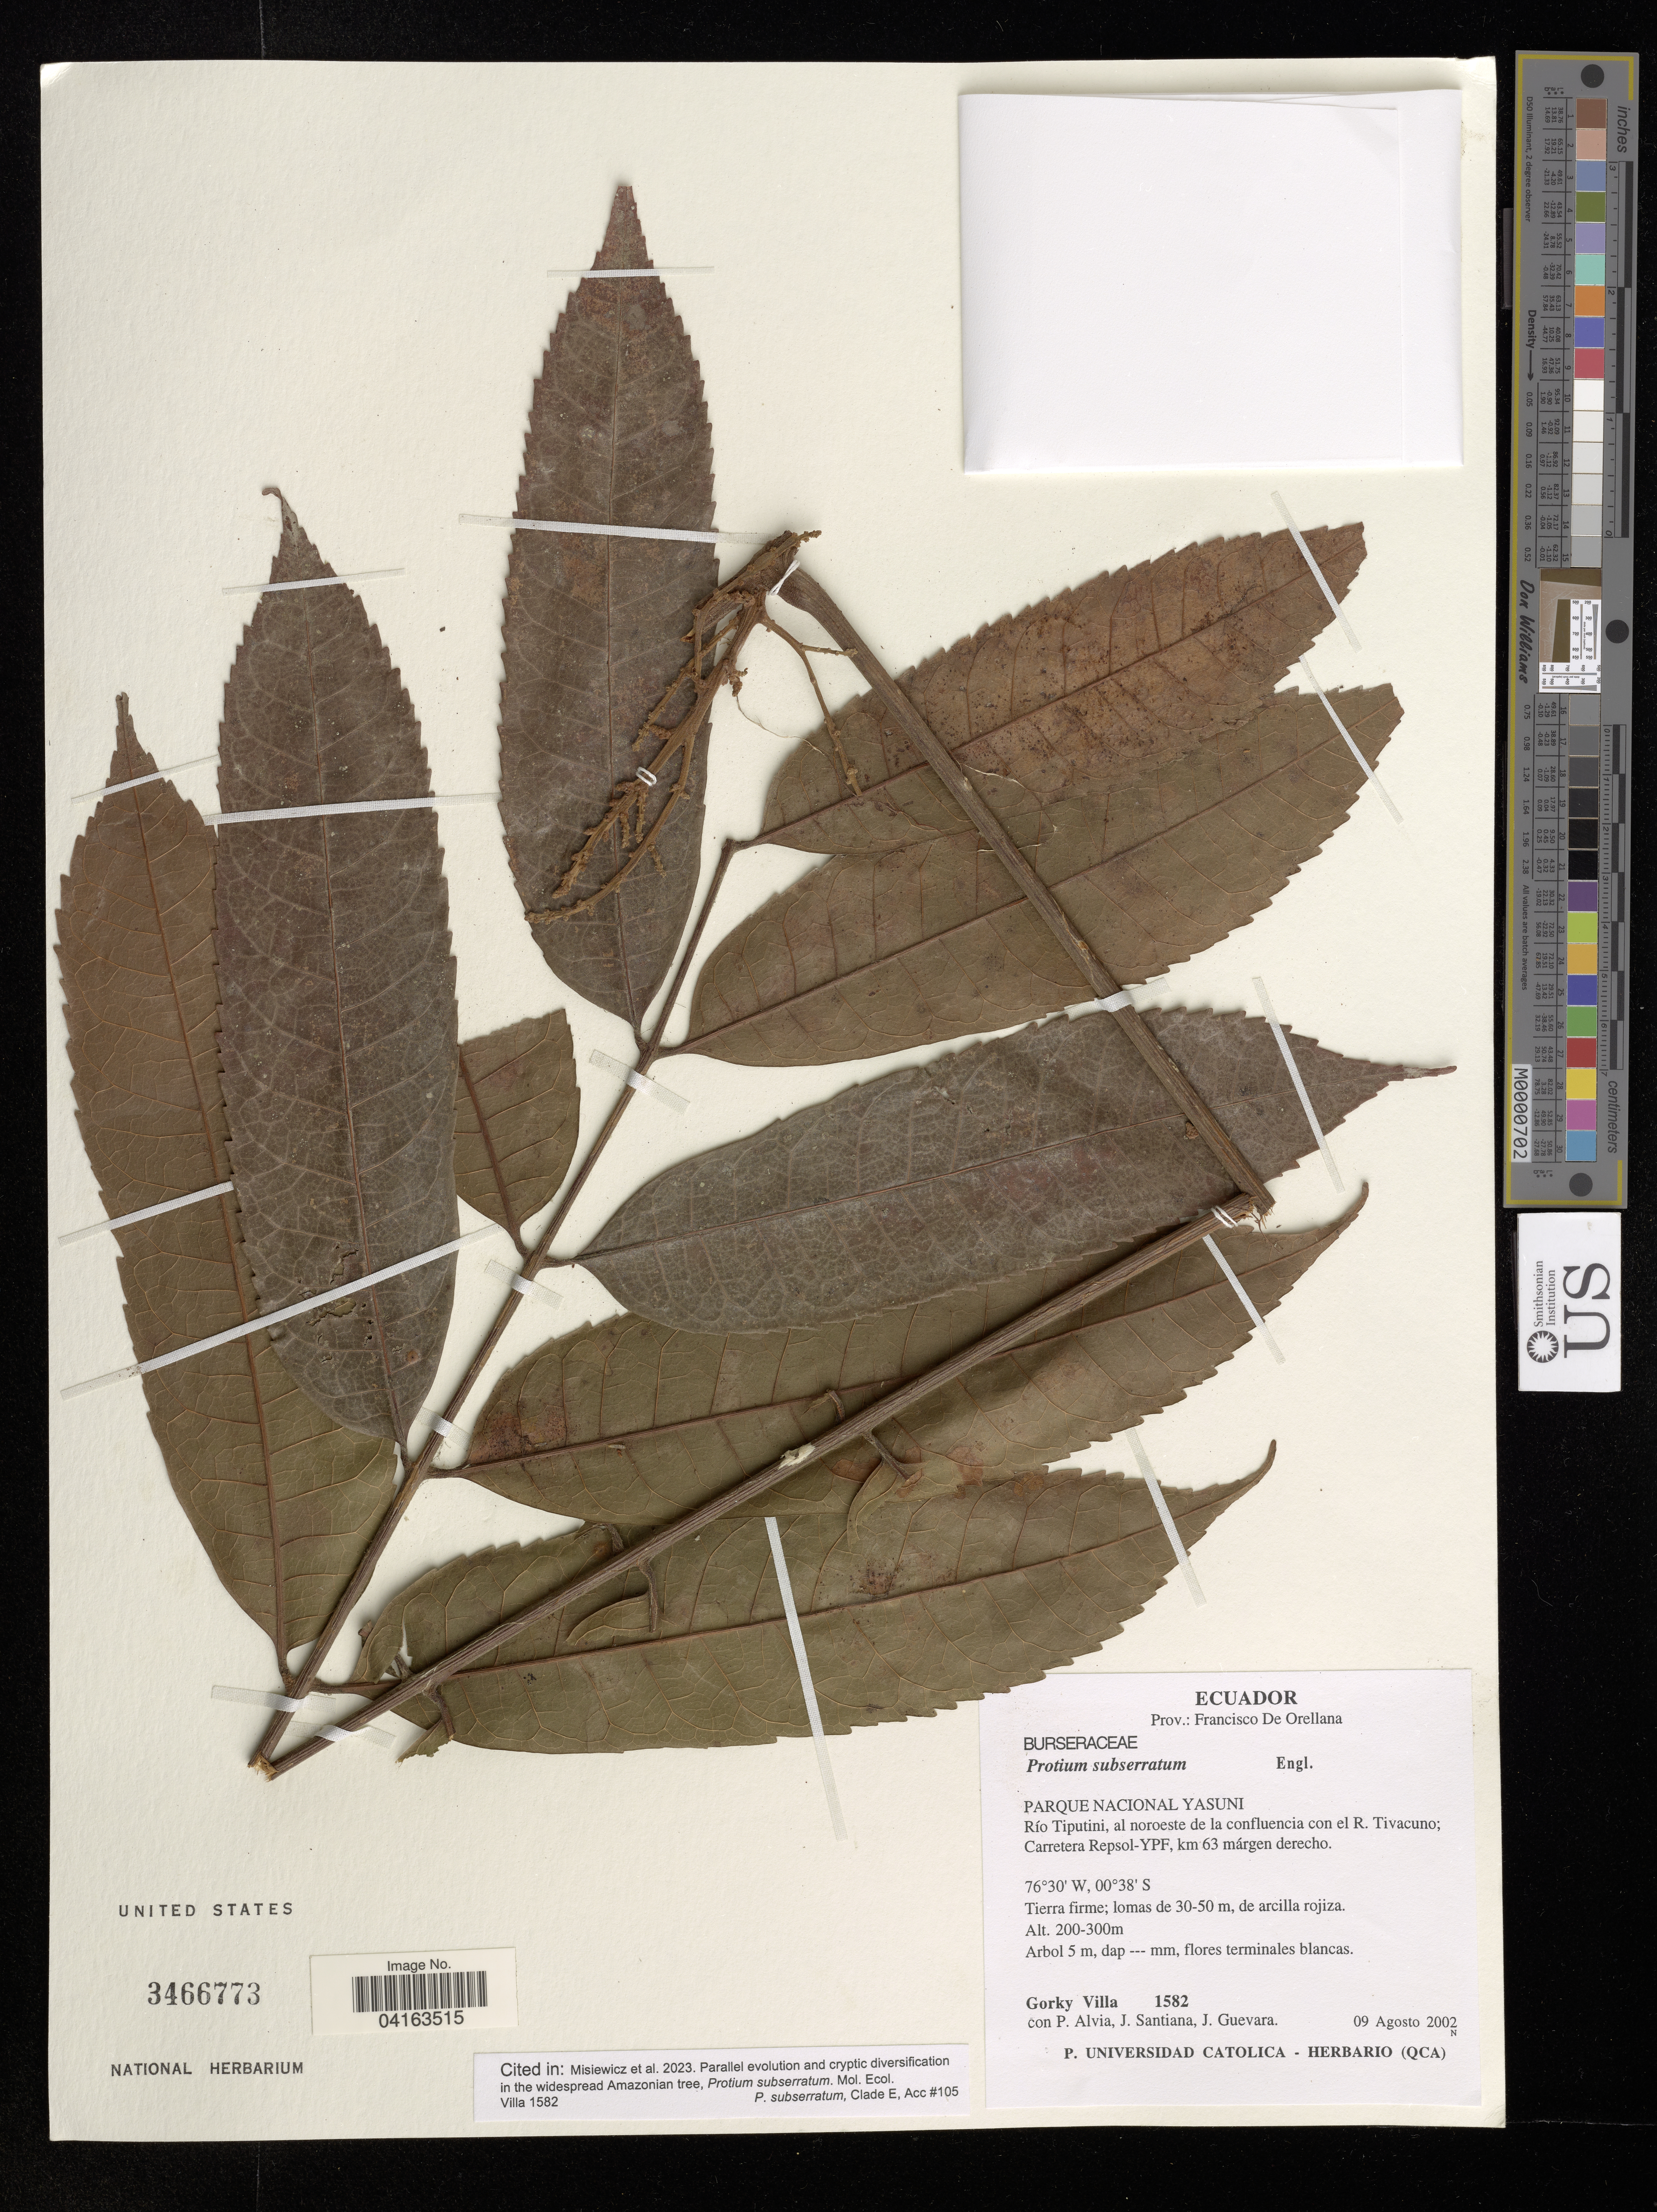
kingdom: Plantae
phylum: Tracheophyta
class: Magnoliopsida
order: Sapindales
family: Burseraceae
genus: Protium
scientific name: Protium subserratum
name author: (Engl.) Engl.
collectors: G. Villa, P. Alvia, J. Santiana & J. Guevara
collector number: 1582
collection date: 2002-09-09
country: Ecuador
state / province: Orellana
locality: Prov.: Francisco De Orellana. Parque Nacional Yasuni. Río Tiputini, al noroeste de la confluencia con el R. Tivacuno; Carretera Repsol-YPF, km 63 márgen derecho.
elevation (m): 200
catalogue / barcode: US 3466773